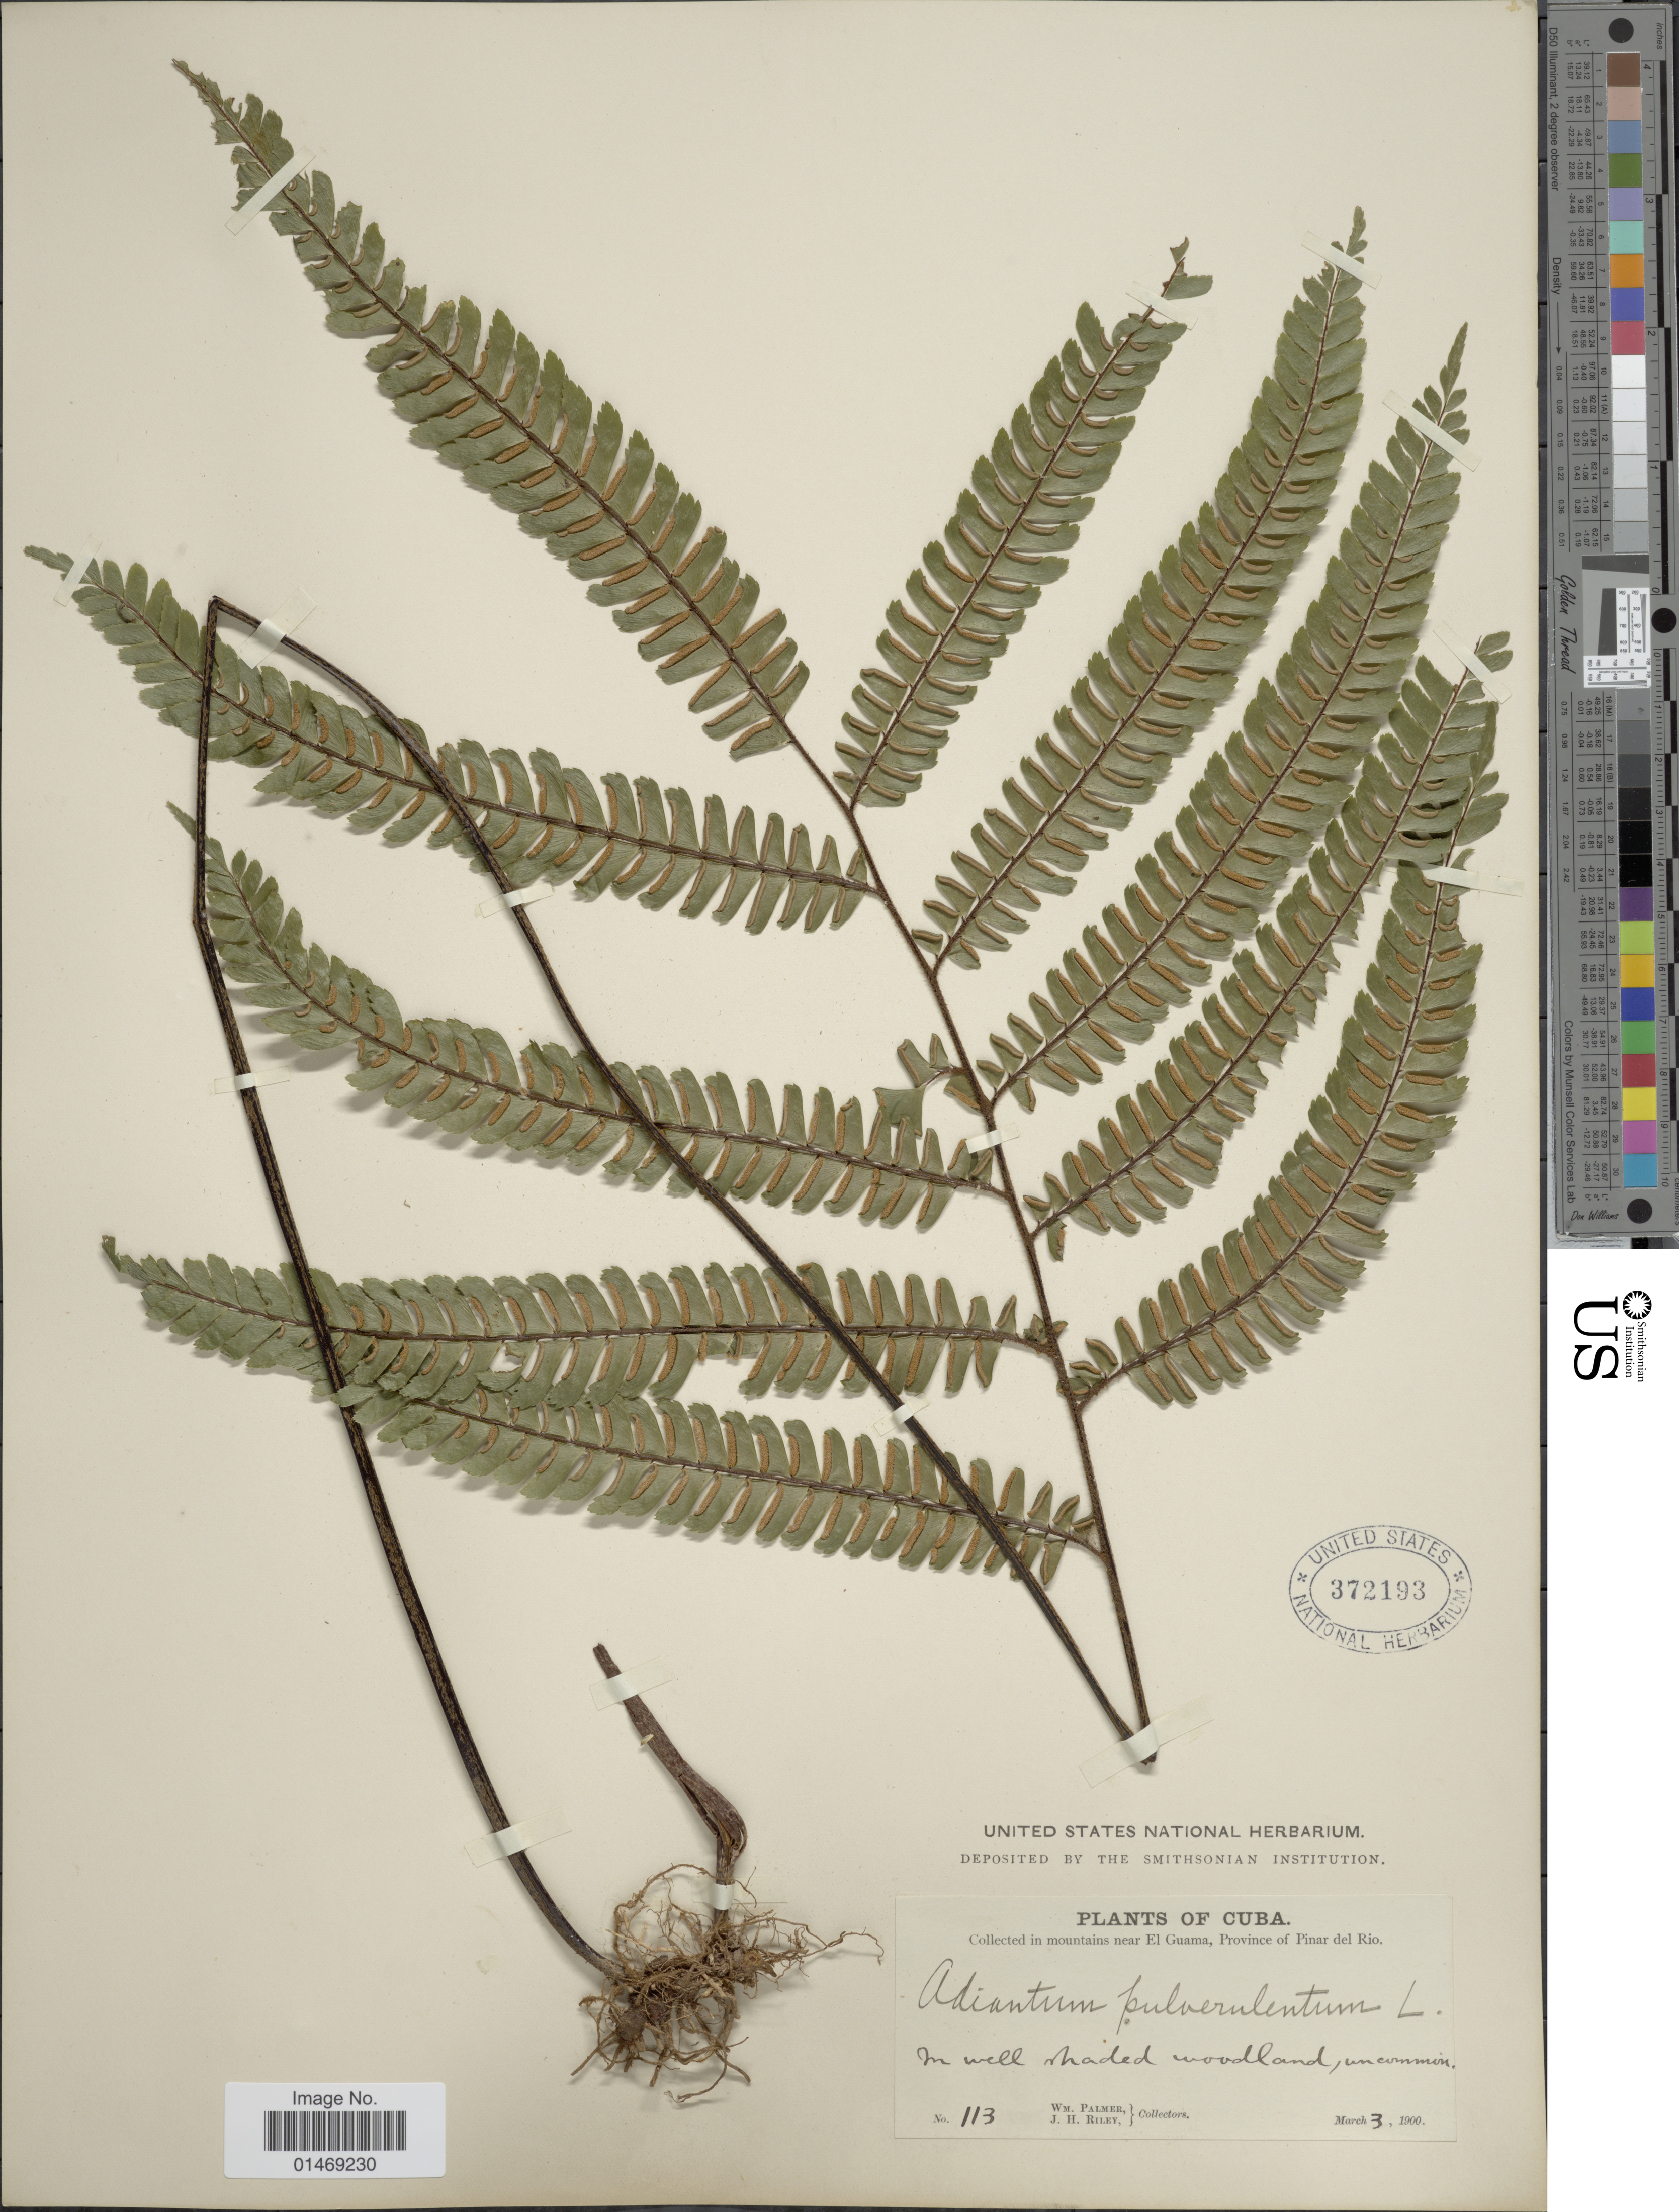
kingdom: Plantae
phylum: Tracheophyta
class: Polypodiopsida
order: Polypodiales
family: Pteridaceae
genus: Adiantum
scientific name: Adiantum pulverulentum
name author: L.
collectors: W. Palmer & J. H. Riley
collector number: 113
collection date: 1900-03-03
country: Cuba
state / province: Pinar del Río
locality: In mountains near El Guama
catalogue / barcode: US 372193